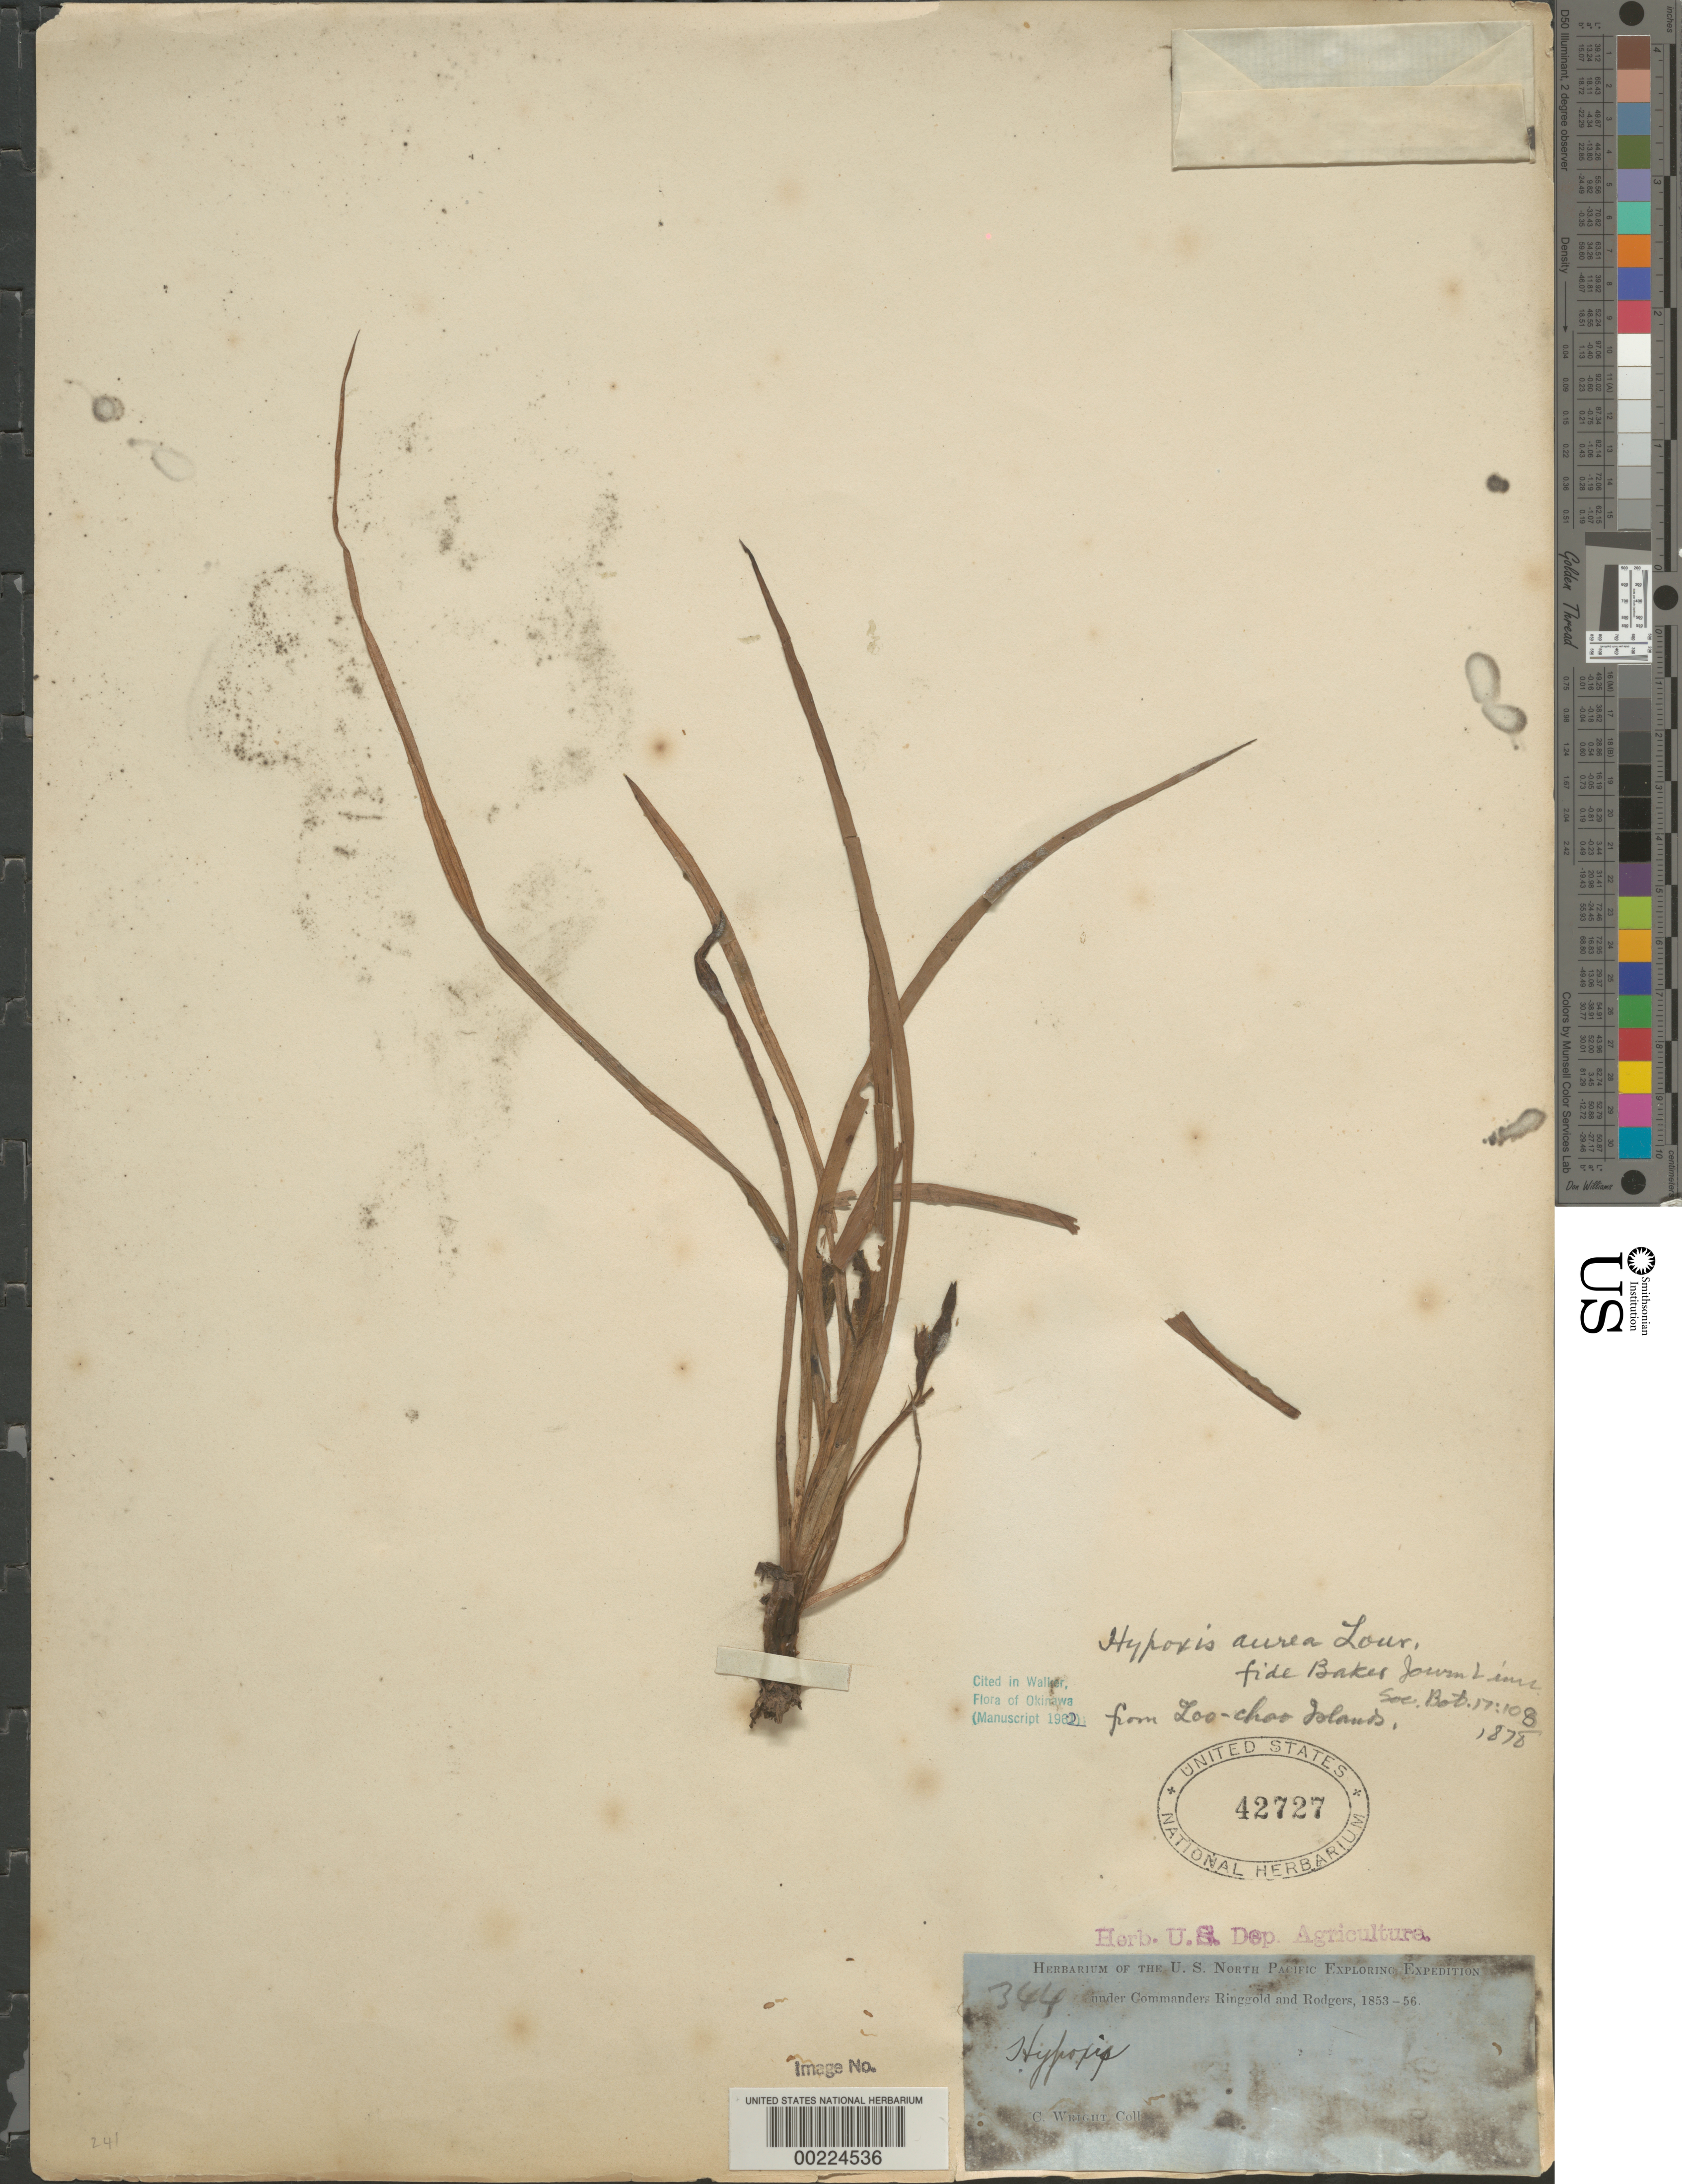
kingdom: Plantae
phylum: Tracheophyta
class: Liliopsida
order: Asparagales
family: Hypoxidaceae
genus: Hypoxis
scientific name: Hypoxis aurea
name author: Lour.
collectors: C. Wright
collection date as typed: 1853 to -- -- 1856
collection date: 1853/1856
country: Japan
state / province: Okinawa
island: Ryukyu Is.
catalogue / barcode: US 42727